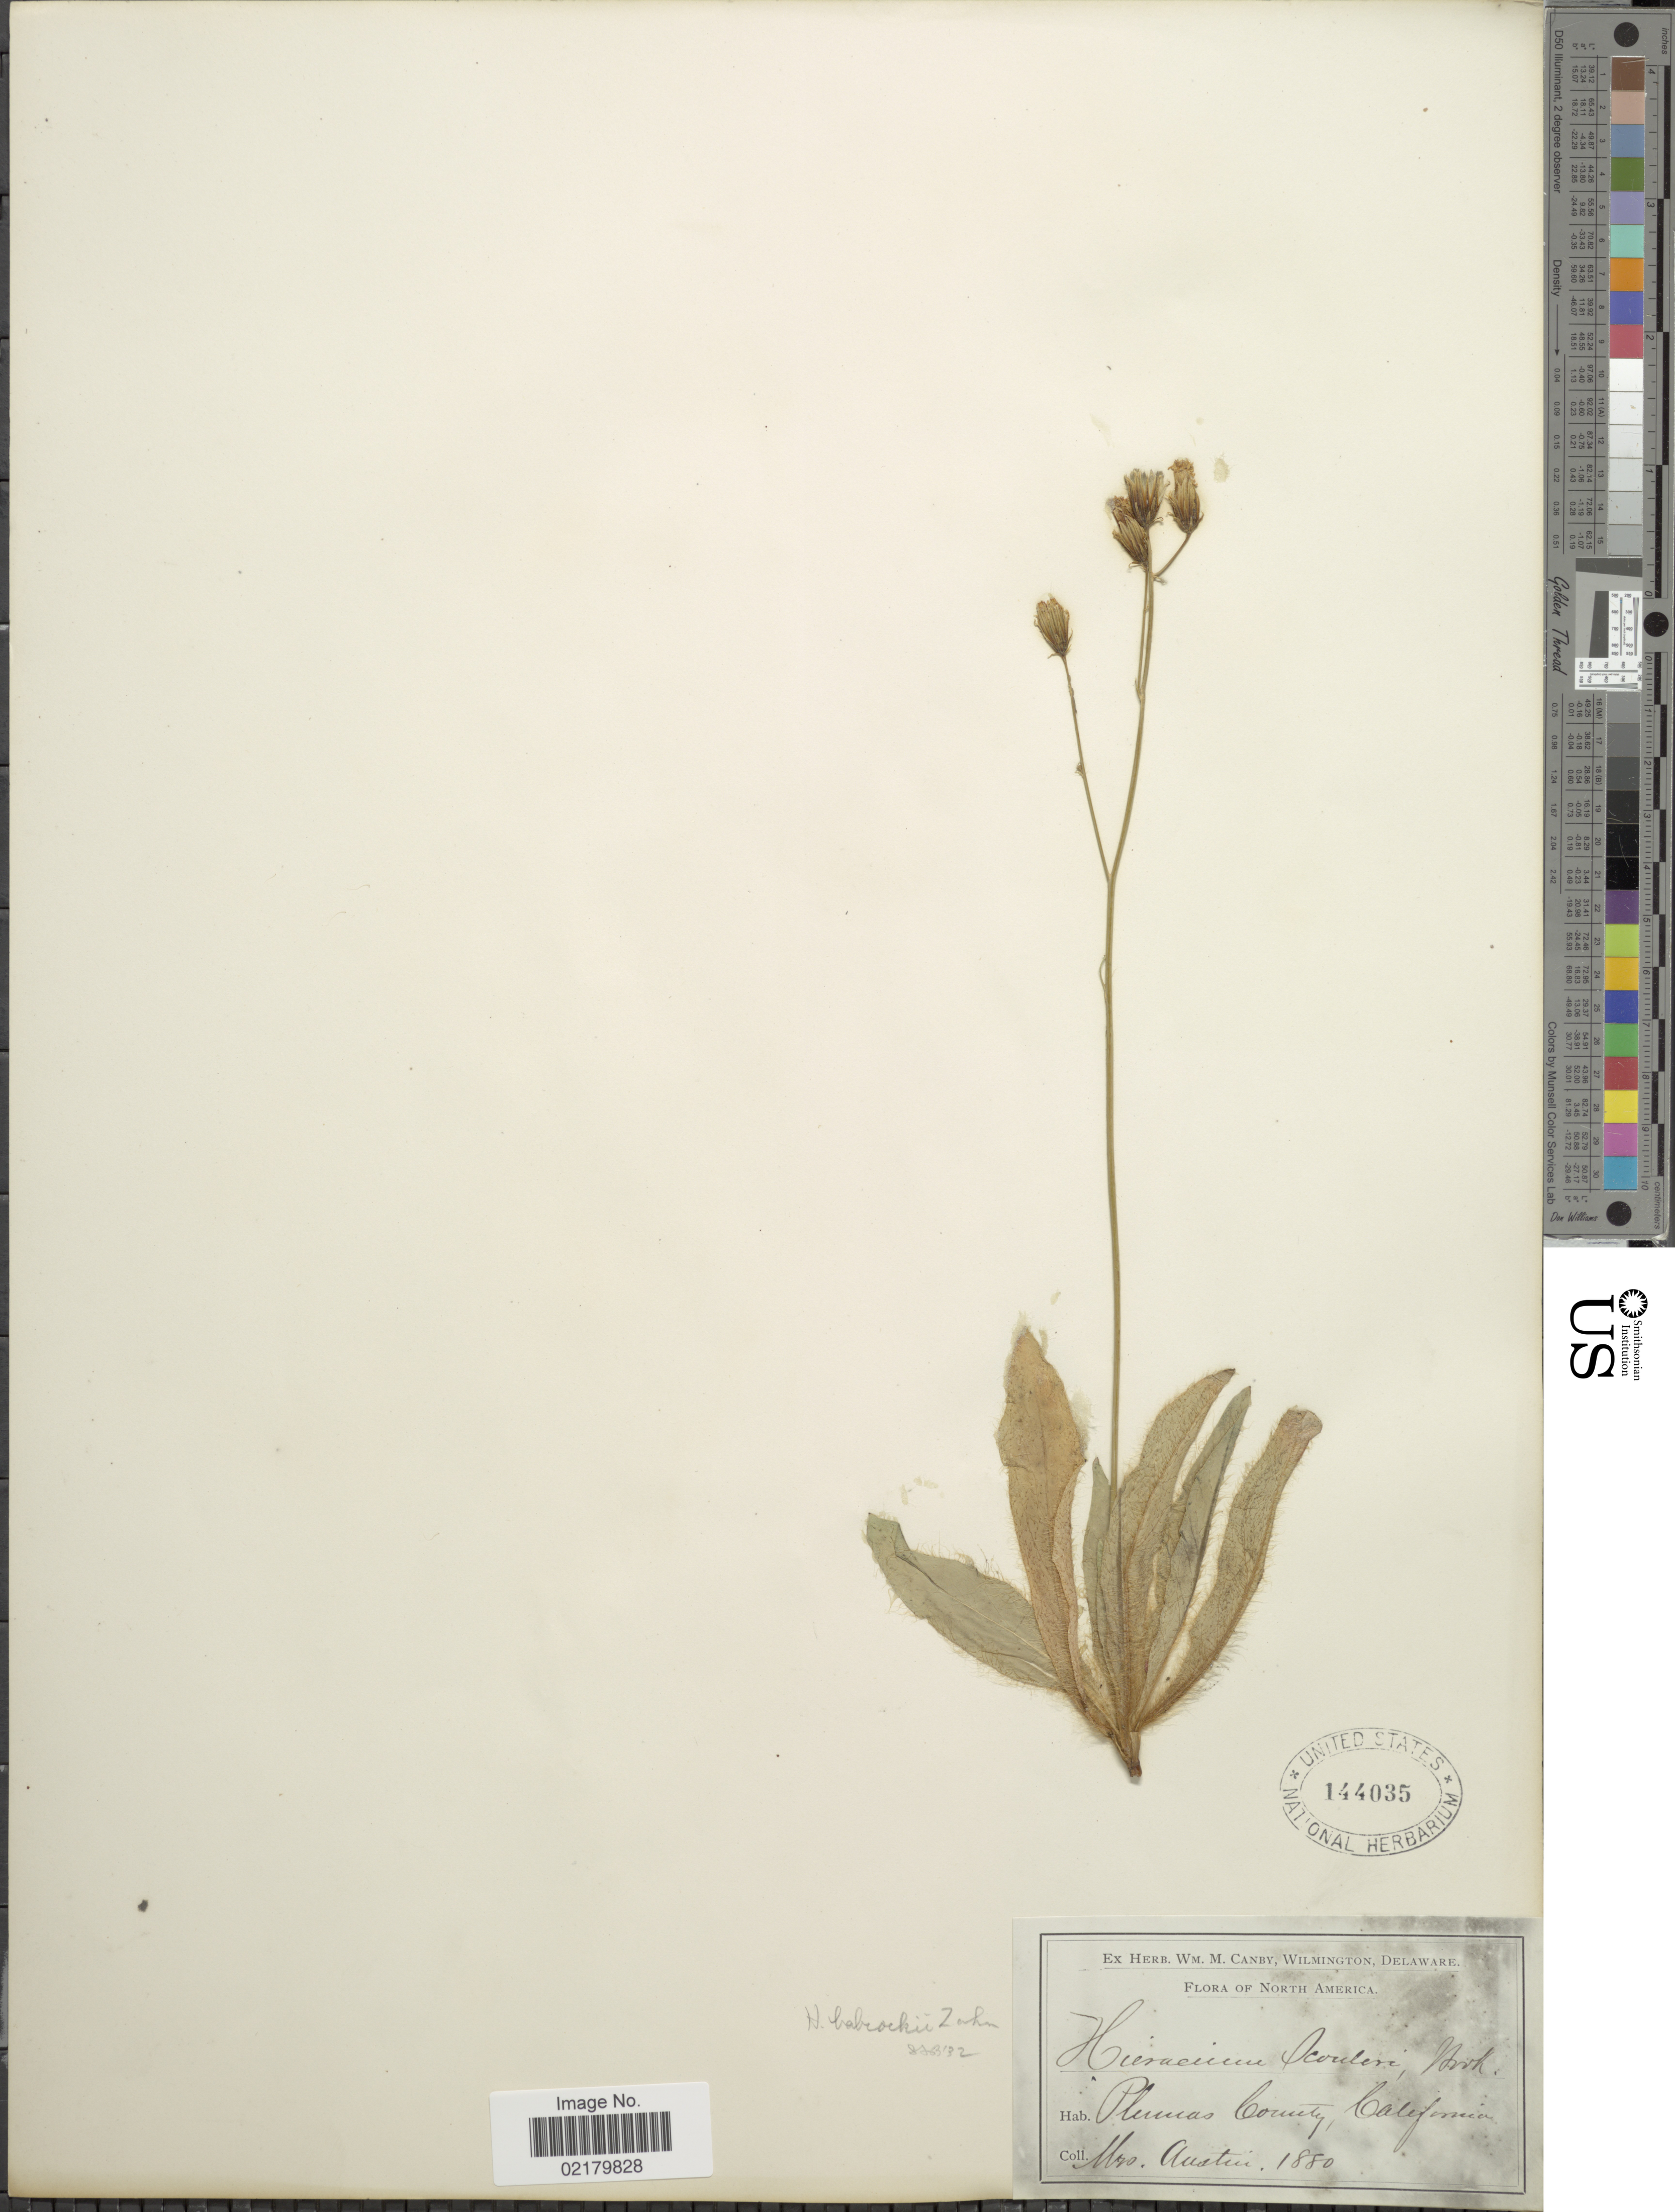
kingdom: Plantae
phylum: Tracheophyta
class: Magnoliopsida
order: Asterales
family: Asteraceae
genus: Hieracium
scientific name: Hieracium babcockii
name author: Zahn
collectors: Austin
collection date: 1880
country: United States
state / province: California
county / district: Plumas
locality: Plumas County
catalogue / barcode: US 144035